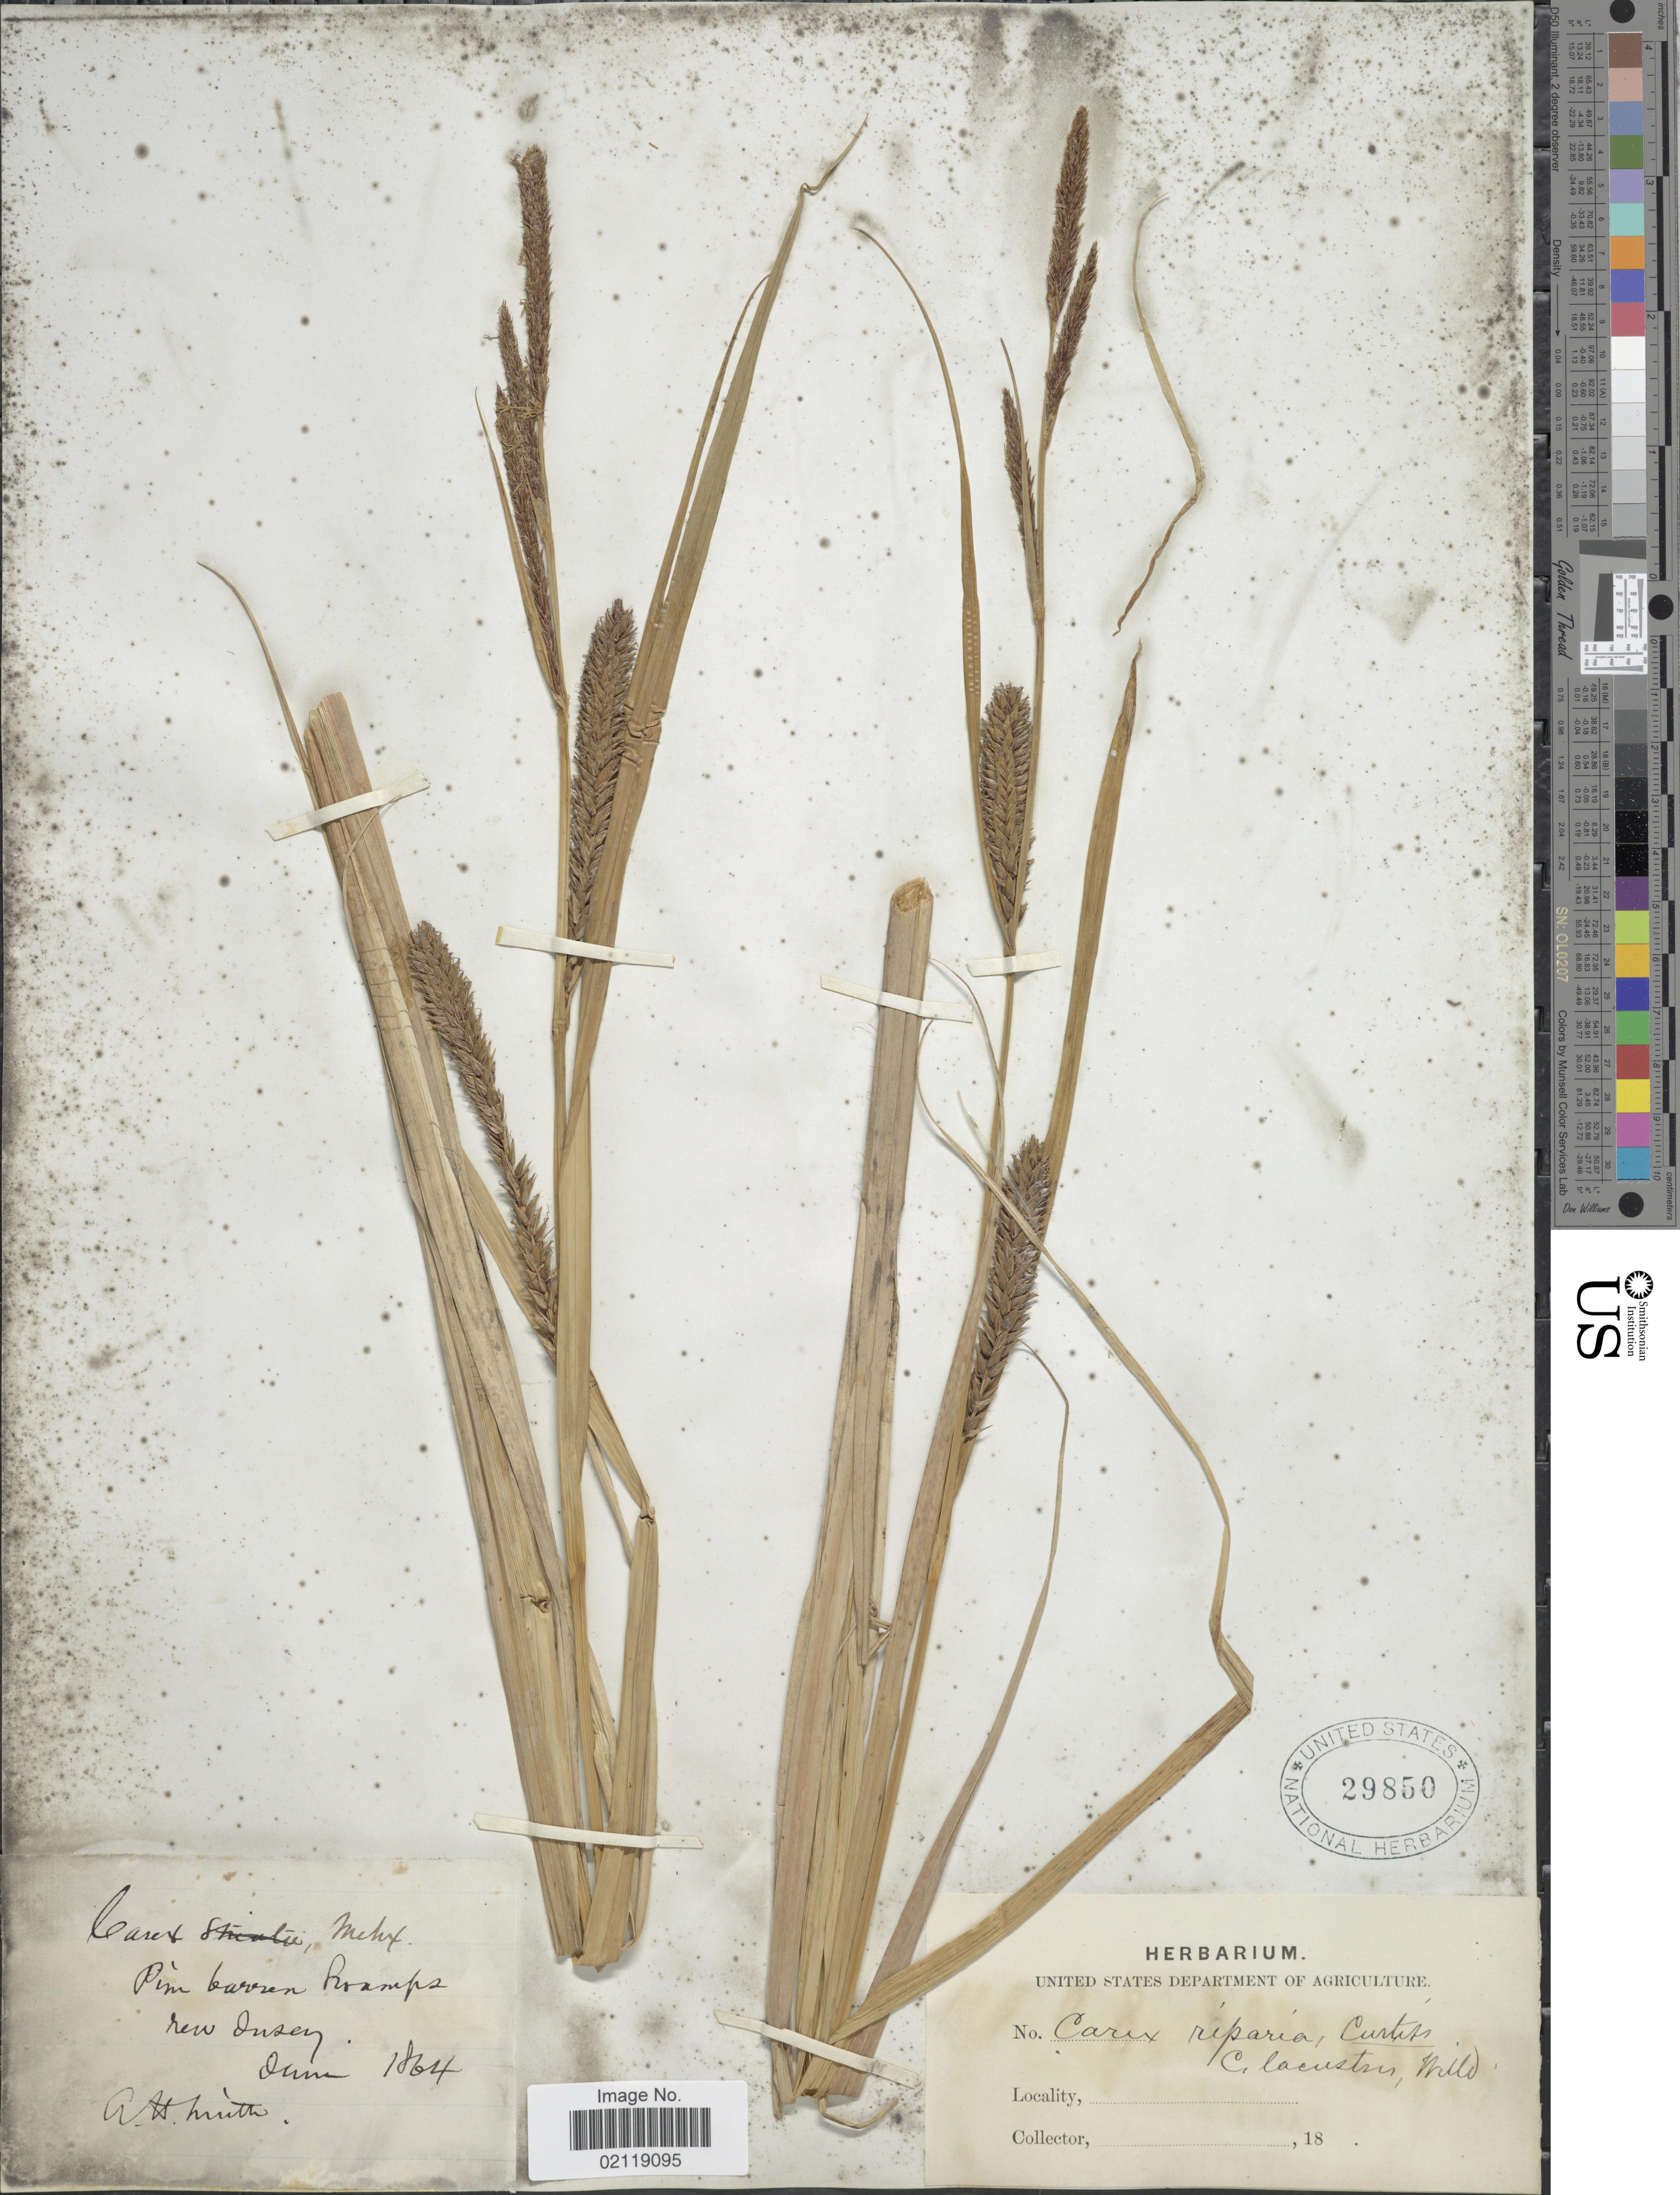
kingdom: Plantae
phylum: Tracheophyta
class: Liliopsida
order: Poales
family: Cyperaceae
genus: Carex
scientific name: Carex lacustris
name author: Willd.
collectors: A. H. Smith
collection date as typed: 18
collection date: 1864-06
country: United States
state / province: New Jersey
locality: Pine barren Swamps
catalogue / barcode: US 29850